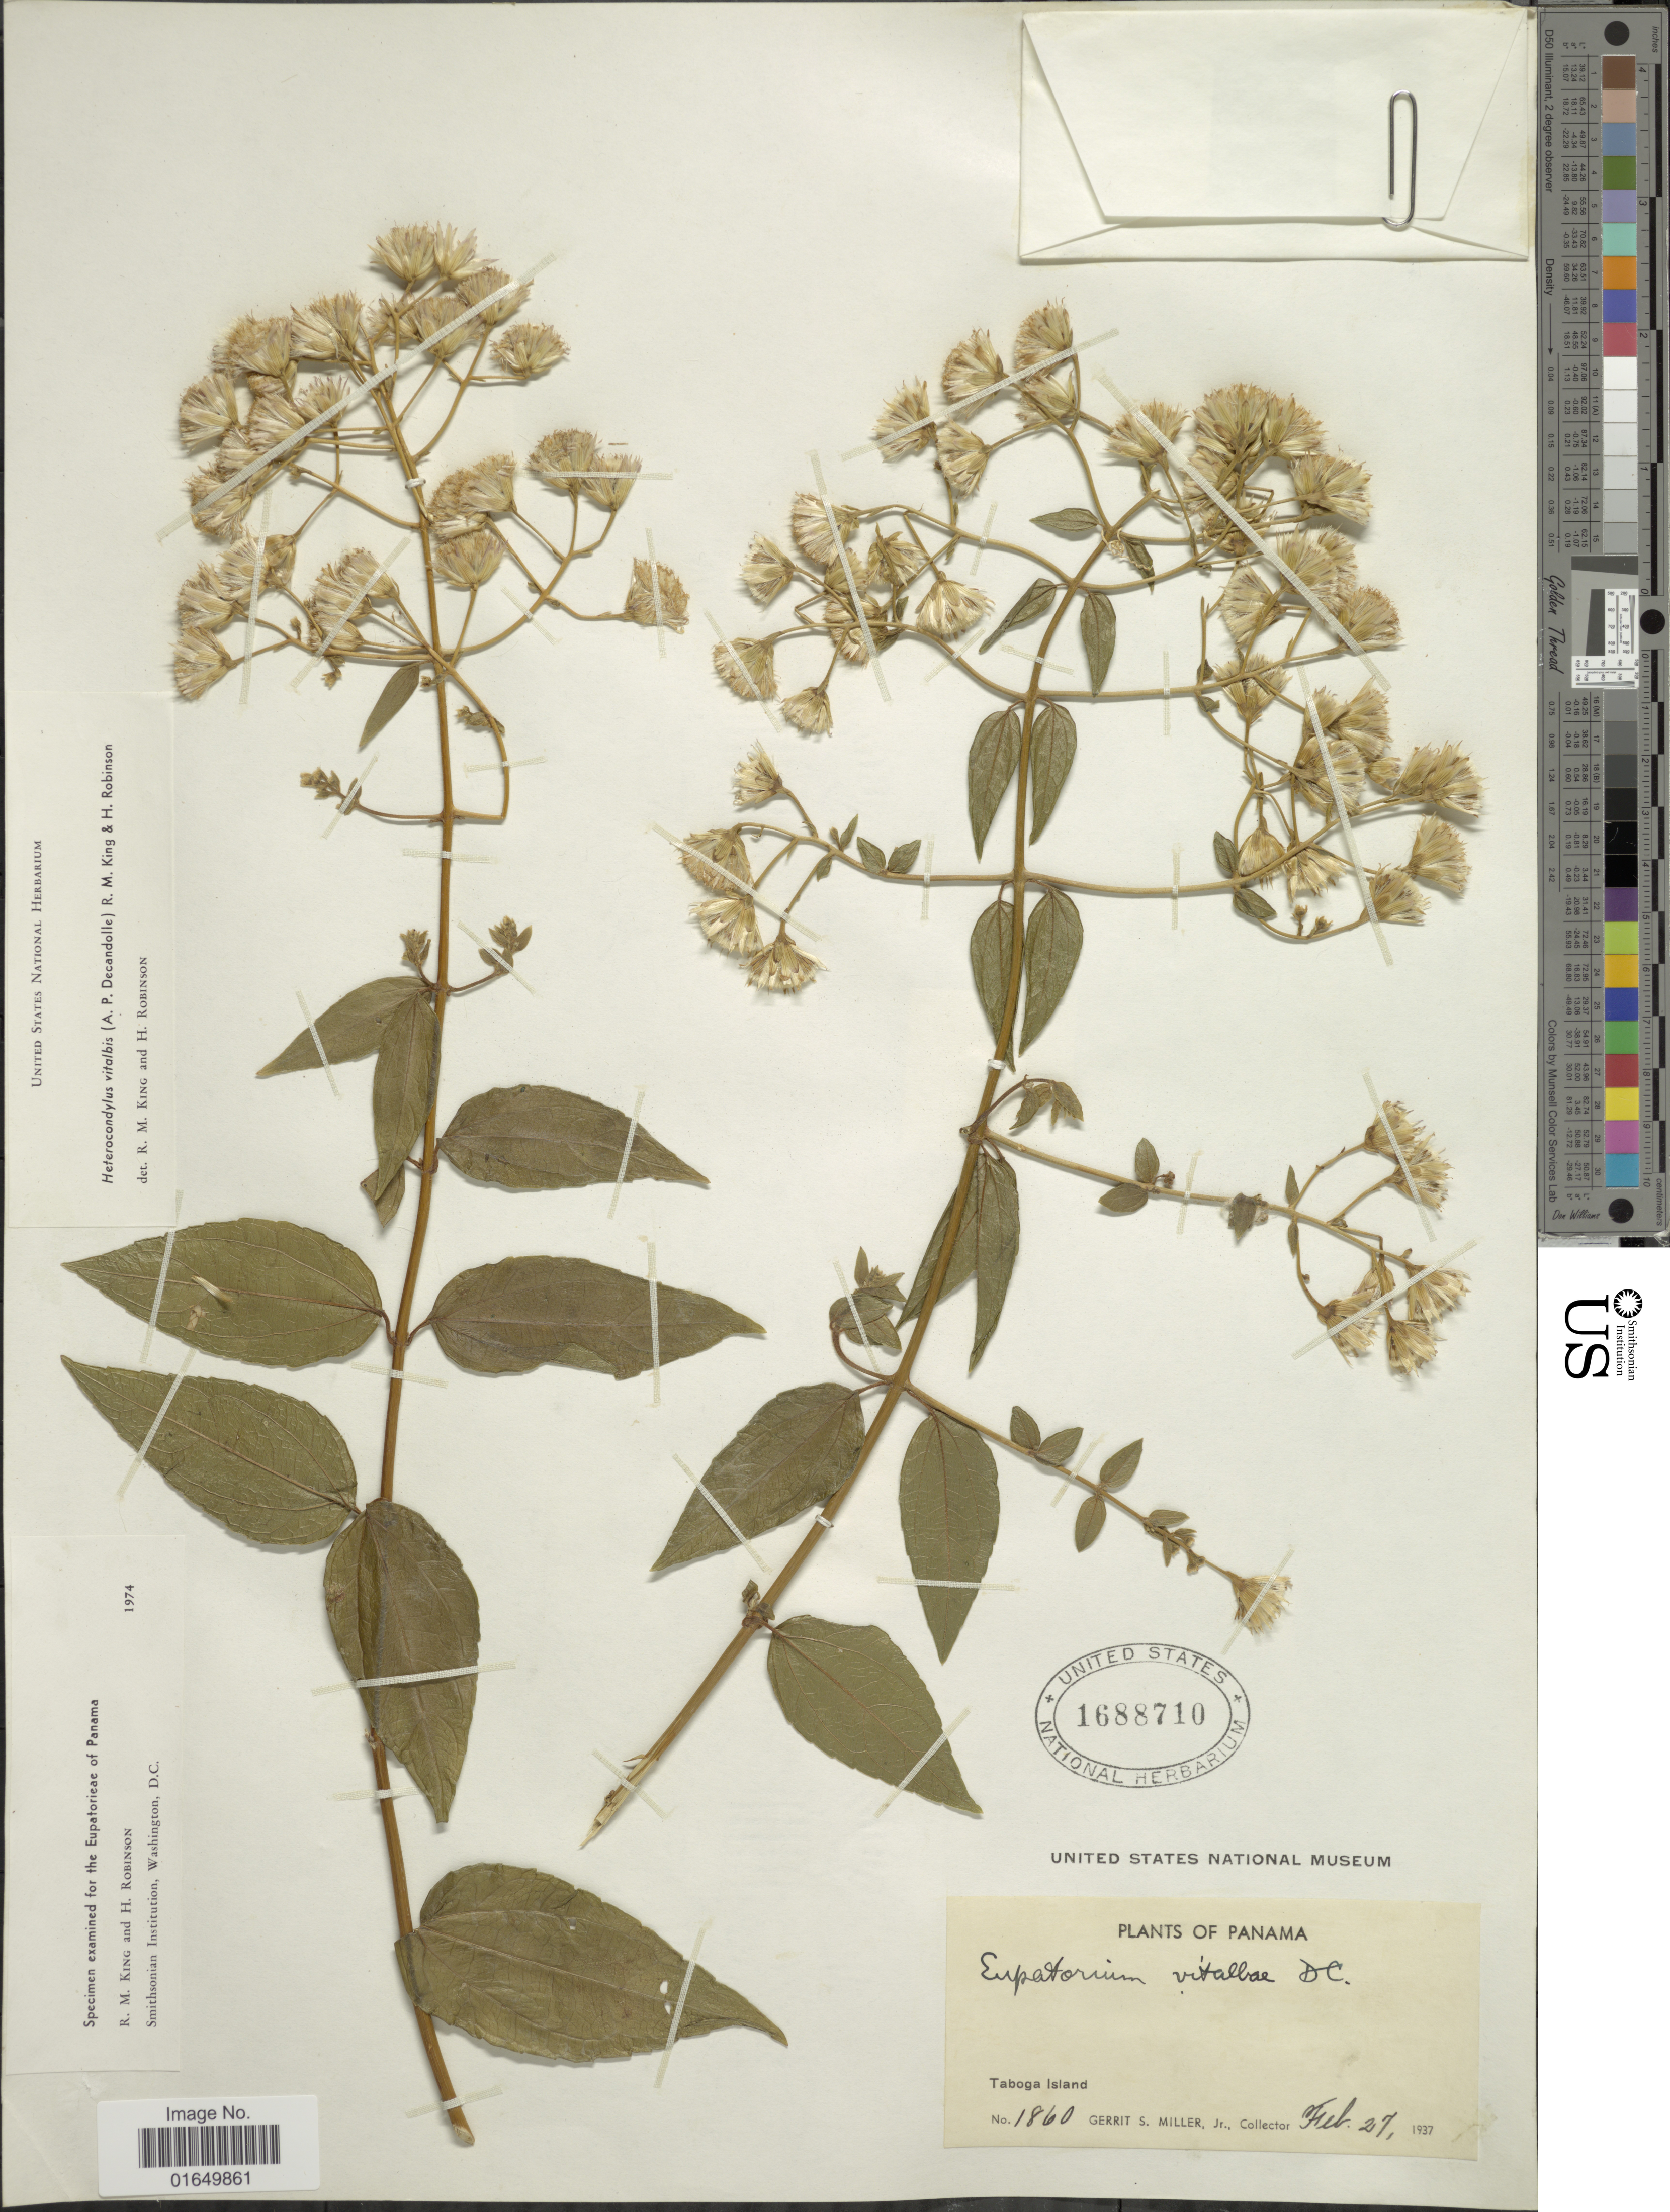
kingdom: Plantae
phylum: Tracheophyta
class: Magnoliopsida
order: Asterales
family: Asteraceae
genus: Heterocondylus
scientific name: Heterocondylus vitalbae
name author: (DC.) R.M. King & H. Rob.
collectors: G. S. Miller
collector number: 1860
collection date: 1937-02-27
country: Panama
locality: Taboga Island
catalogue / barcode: US 1688710